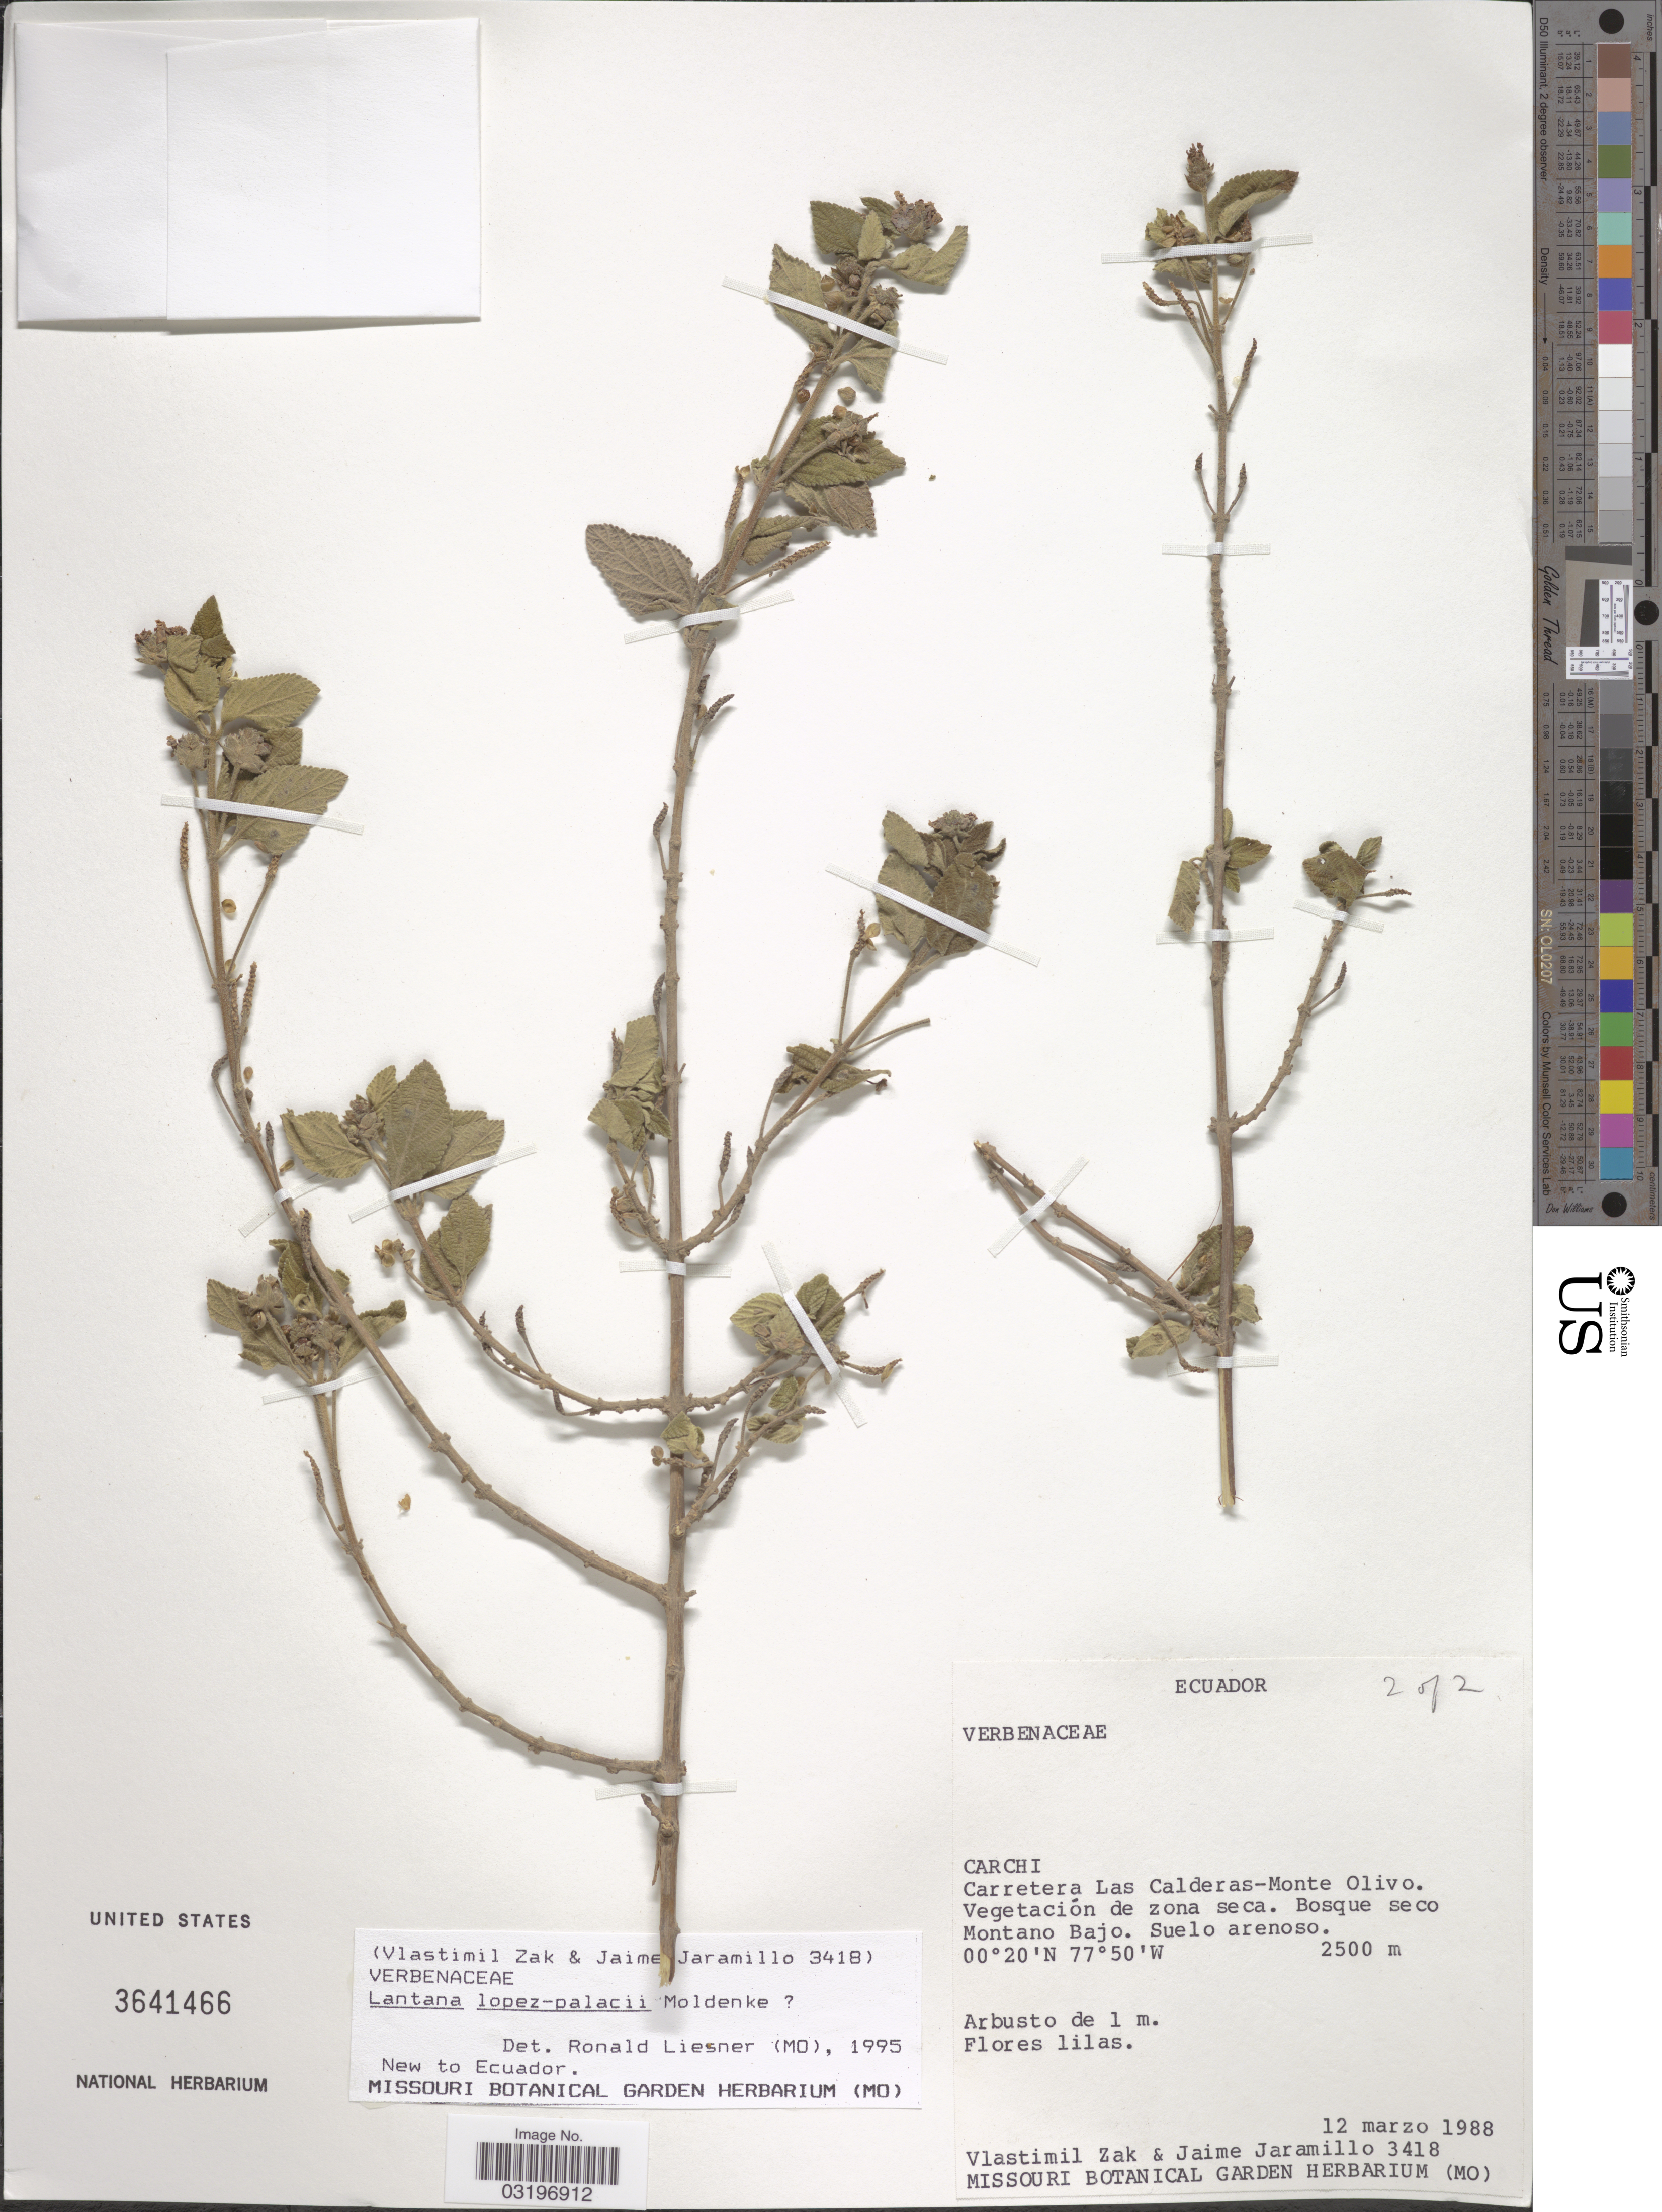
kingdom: Plantae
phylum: Tracheophyta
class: Magnoliopsida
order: Lamiales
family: Verbenaceae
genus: Lantana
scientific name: Lantana lopez-palacii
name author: Moldenke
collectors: V. Zak & J. Jaramillo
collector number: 3418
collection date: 1988-03-12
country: Ecuador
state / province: Carchi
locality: Carretera Las Calderas-Monte Olivo.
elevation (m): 2500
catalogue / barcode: US 3641466